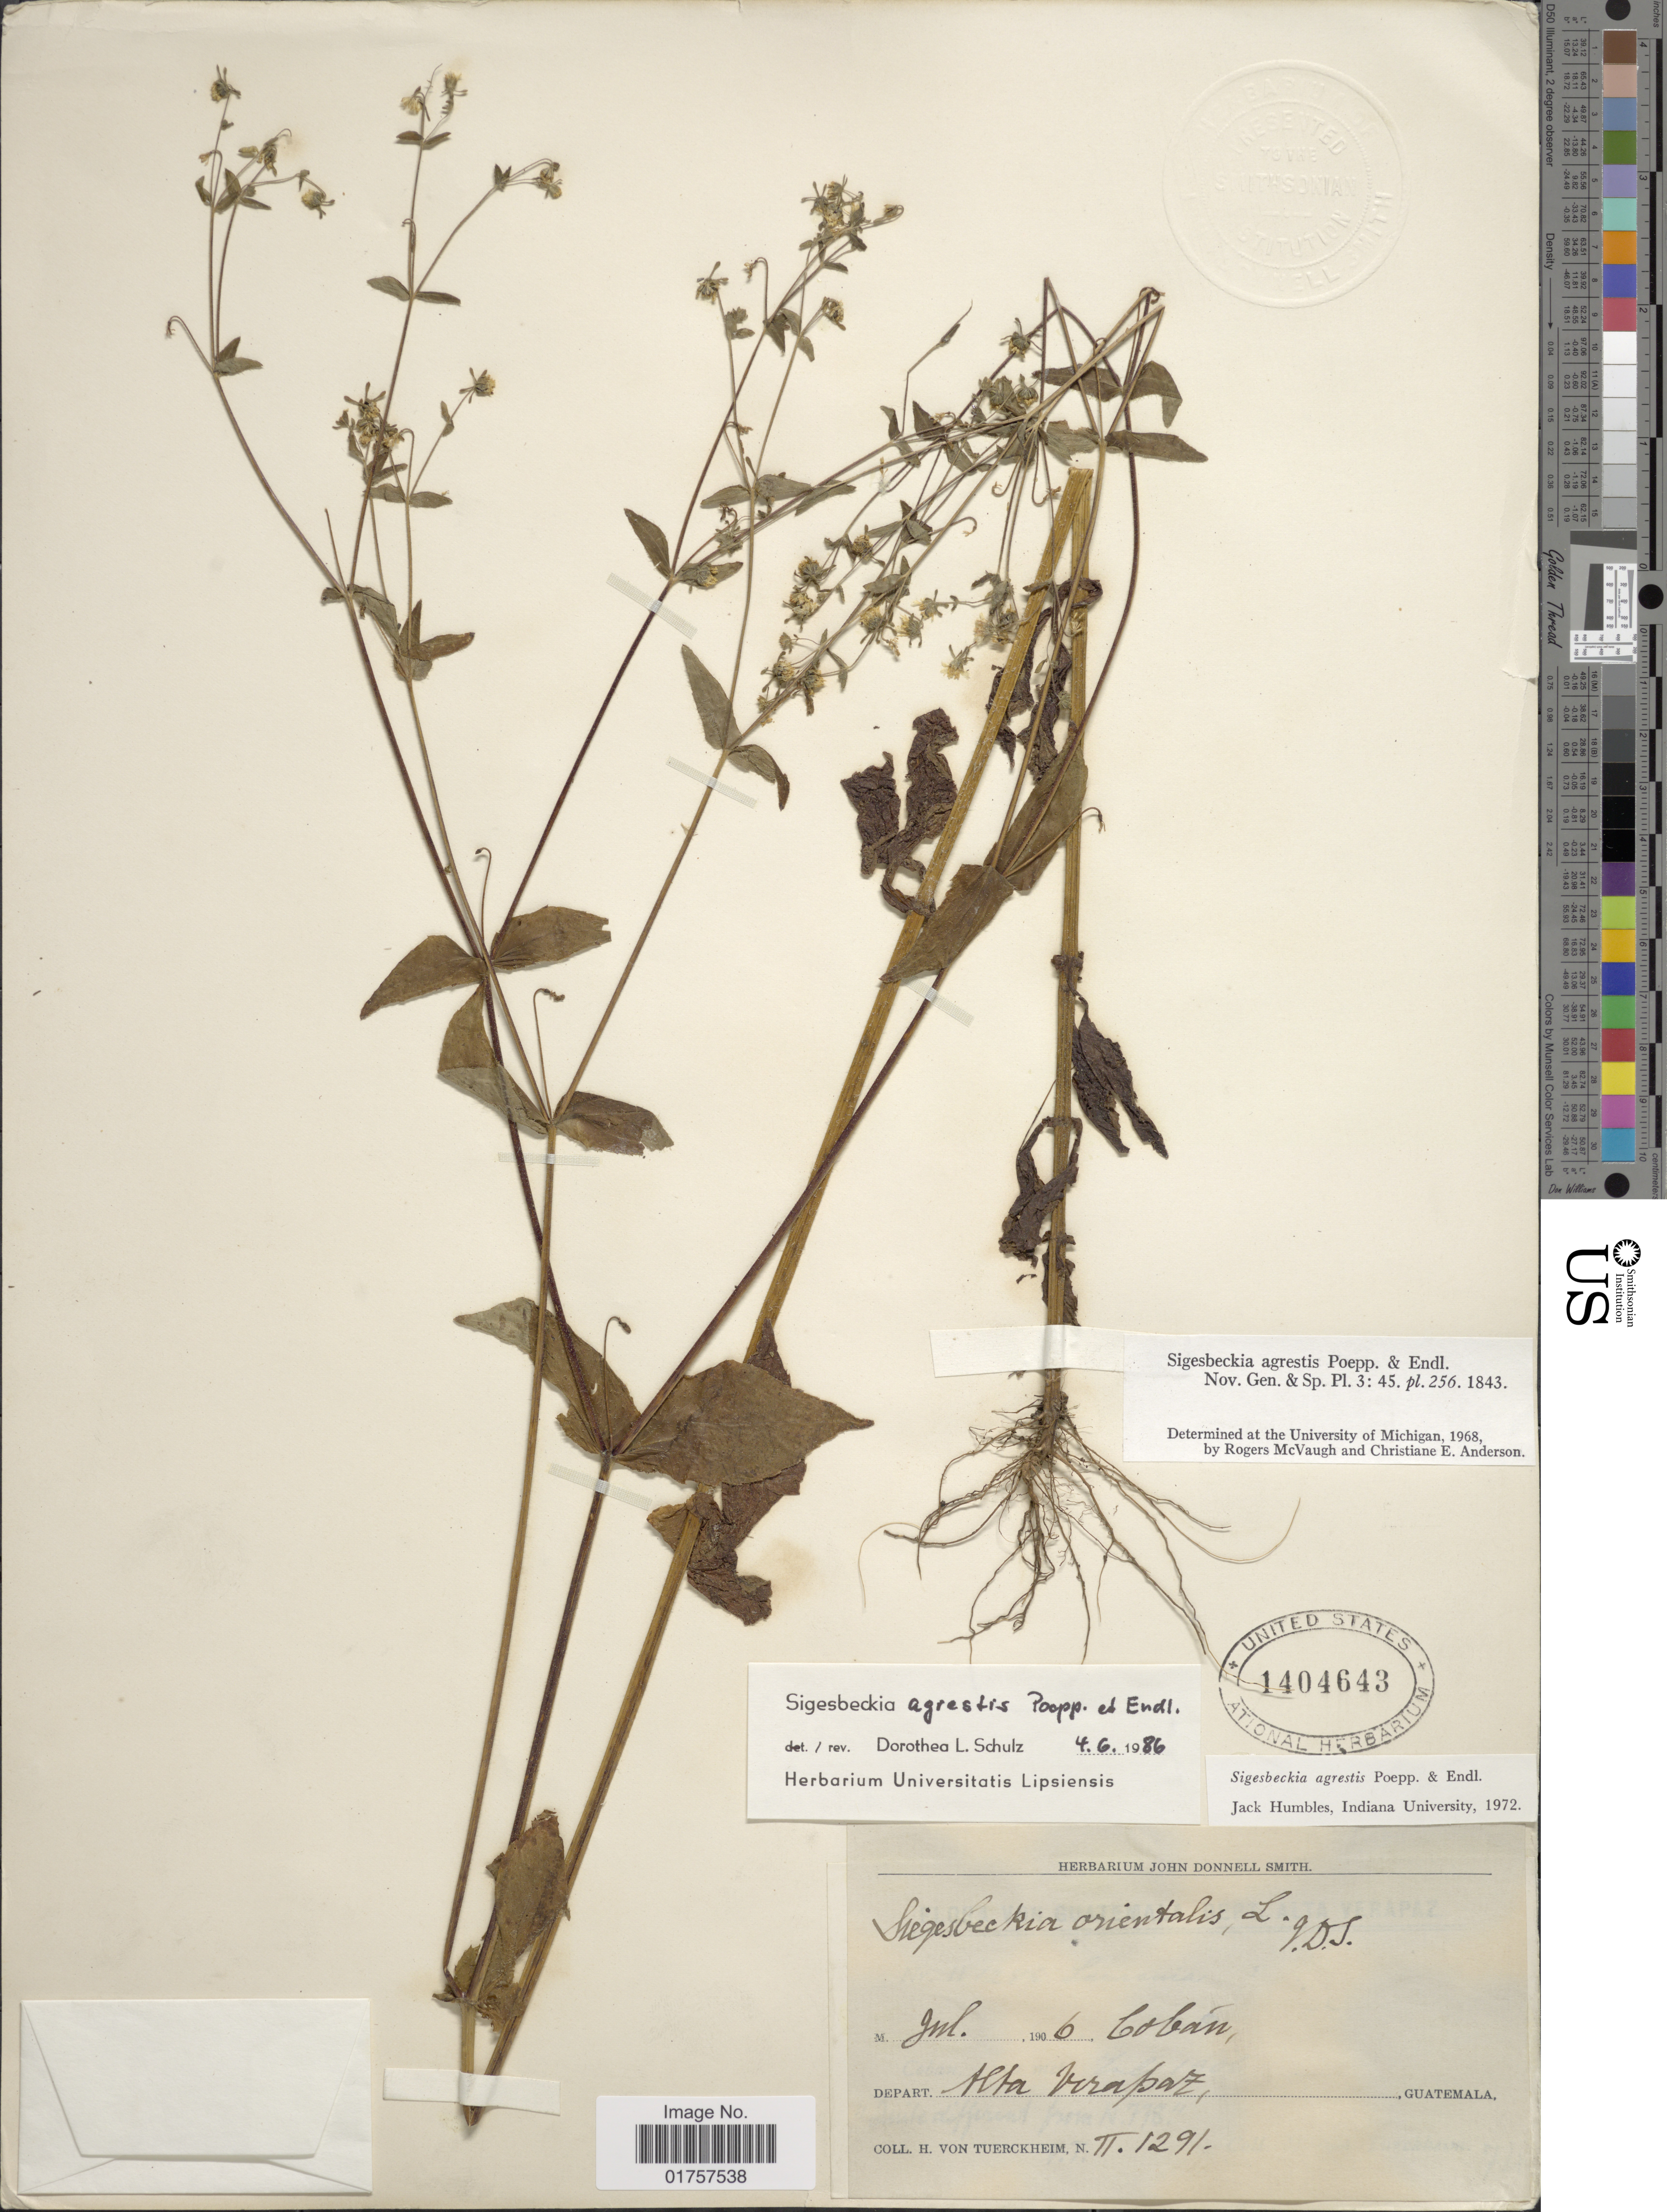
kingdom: Plantae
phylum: Tracheophyta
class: Magnoliopsida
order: Asterales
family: Asteraceae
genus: Sigesbeckia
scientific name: Sigesbeckia agrestis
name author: Poepp.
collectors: H. von Tuerckheim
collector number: II.1291*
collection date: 1906-07-06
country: Guatemala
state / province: Alta Verapaz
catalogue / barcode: US 1404643